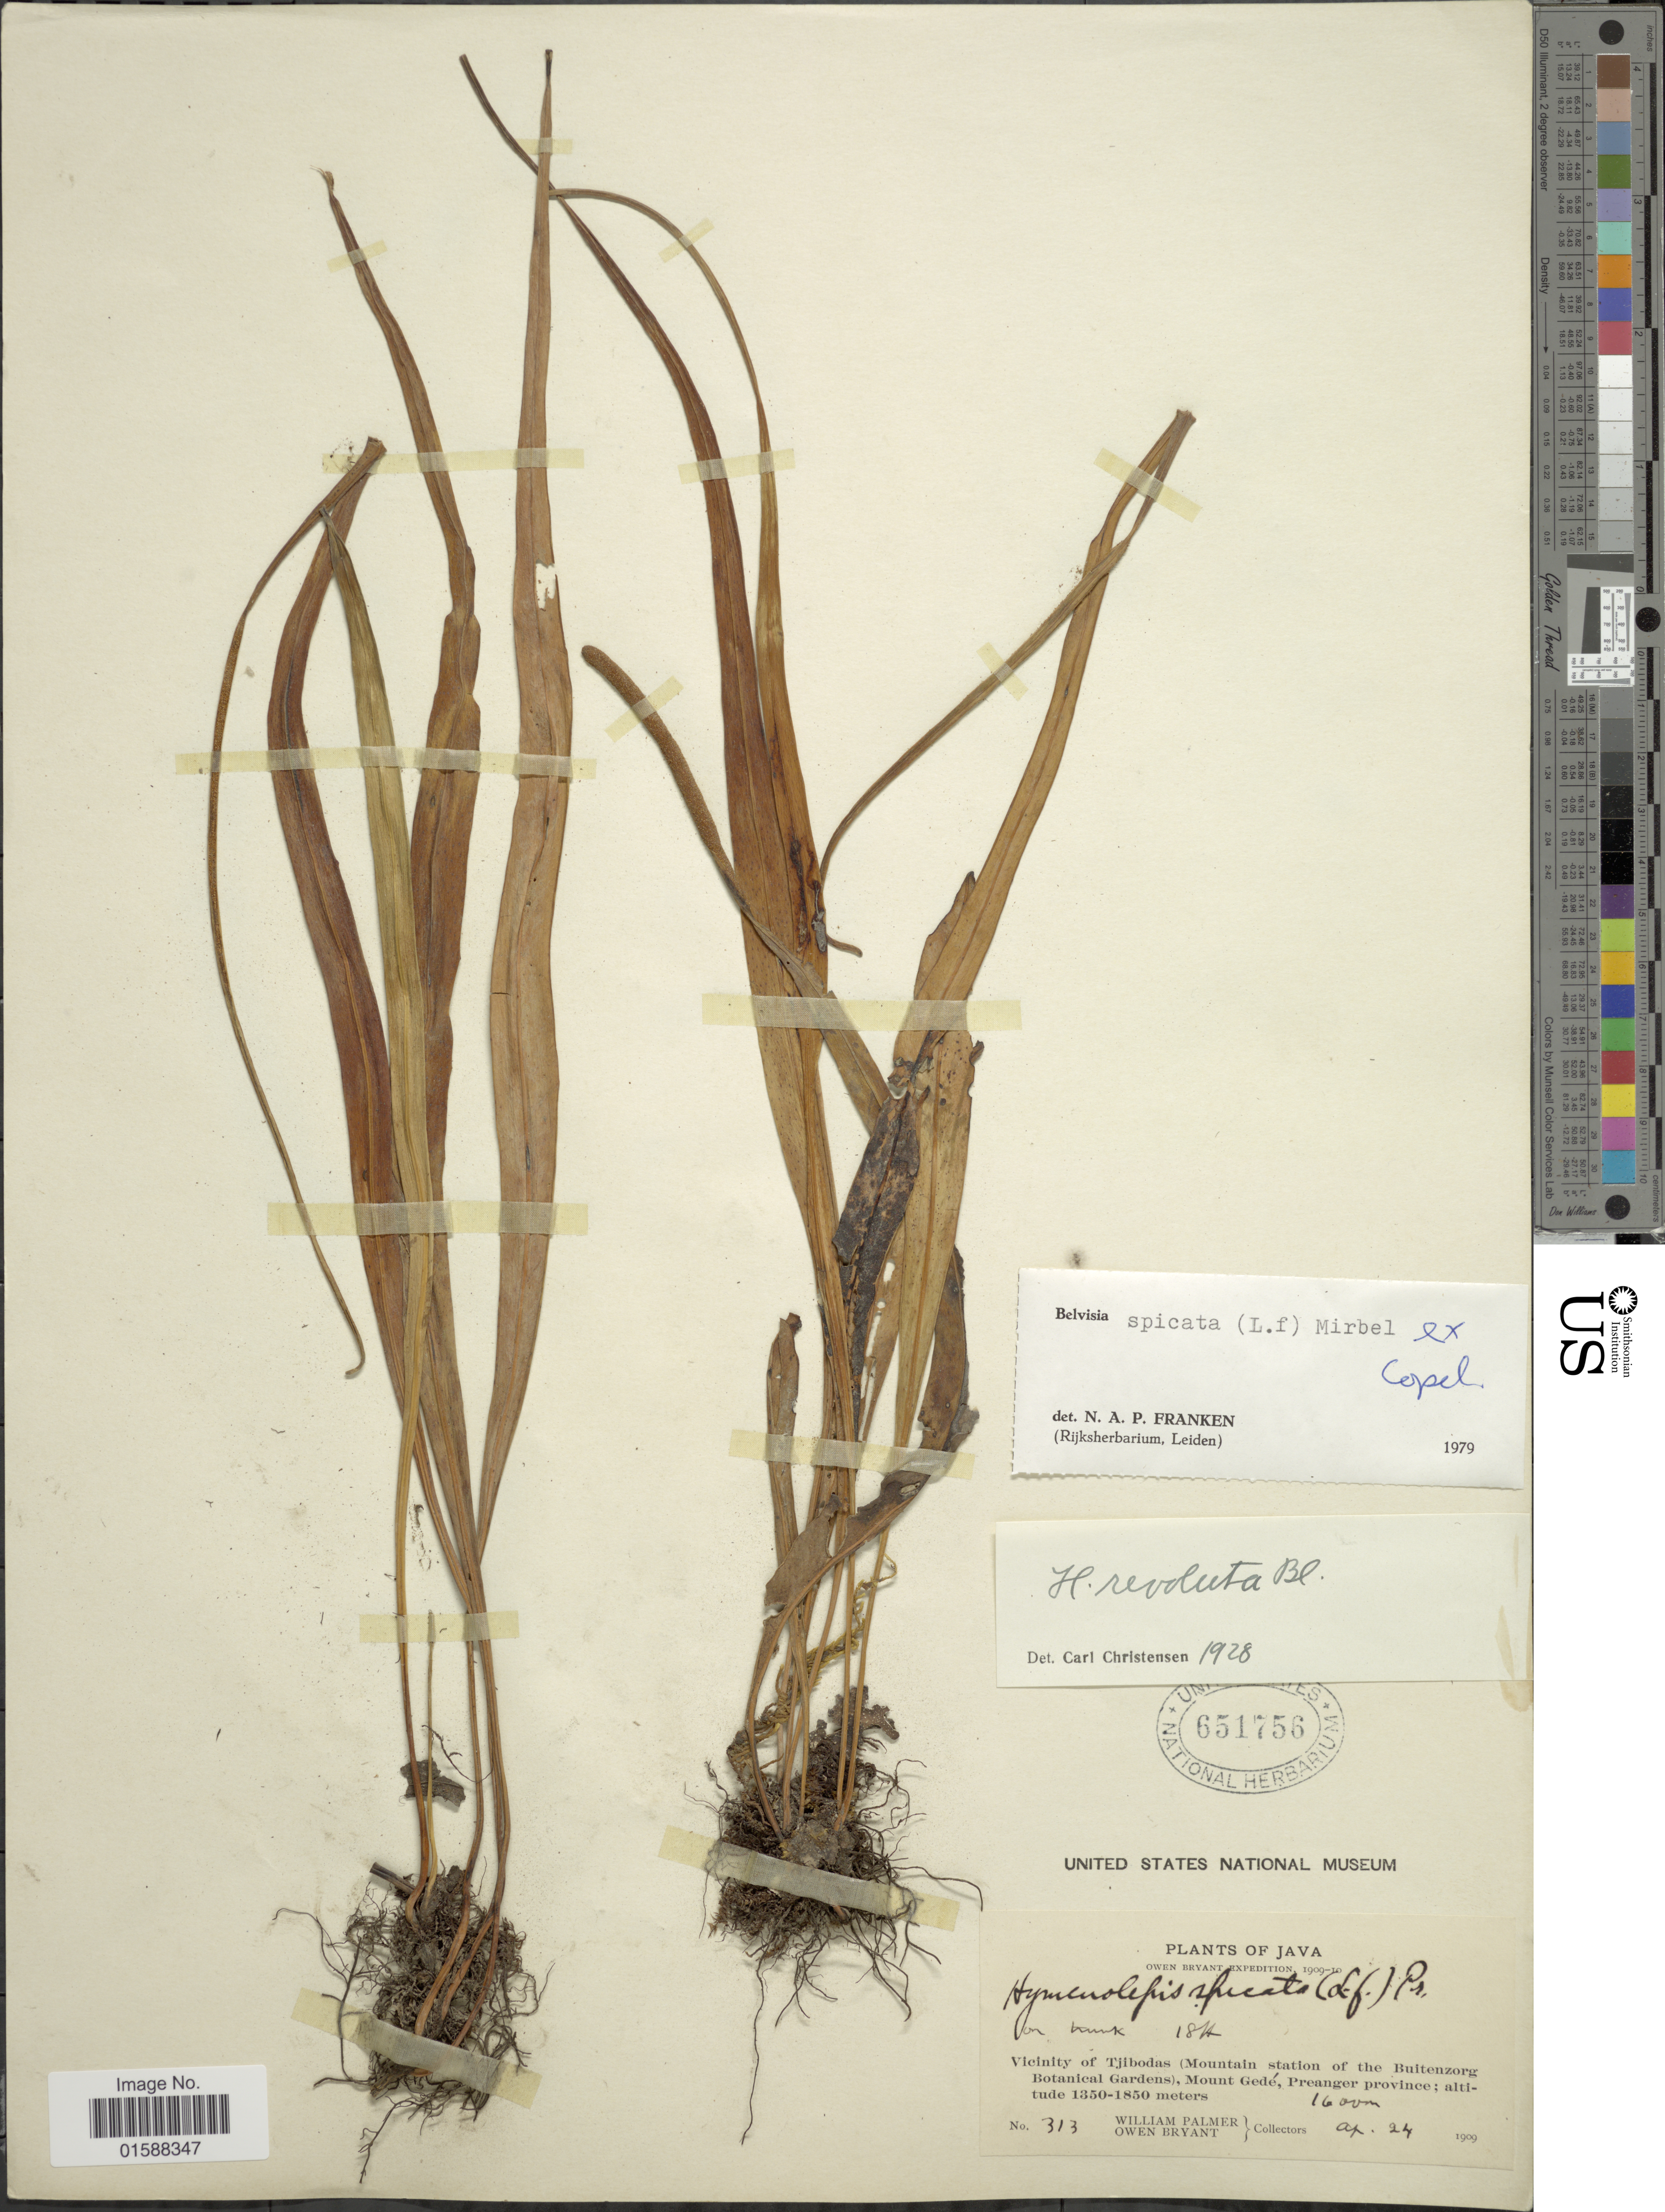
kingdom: Plantae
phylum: Tracheophyta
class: Polypodiopsida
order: Polypodiales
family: Polypodiaceae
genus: Lepisorus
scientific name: Lepisorus spicatus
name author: (L. f.) Li S. Wang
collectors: W. Palmer & O. Bryant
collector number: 313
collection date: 1909-04-24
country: Indonesia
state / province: Java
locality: Vicinity of Tjibodas (Mountain station of the Buitenzorg Botanical Gardens), Mount Gedé, Preanger province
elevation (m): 1600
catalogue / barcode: US 651756